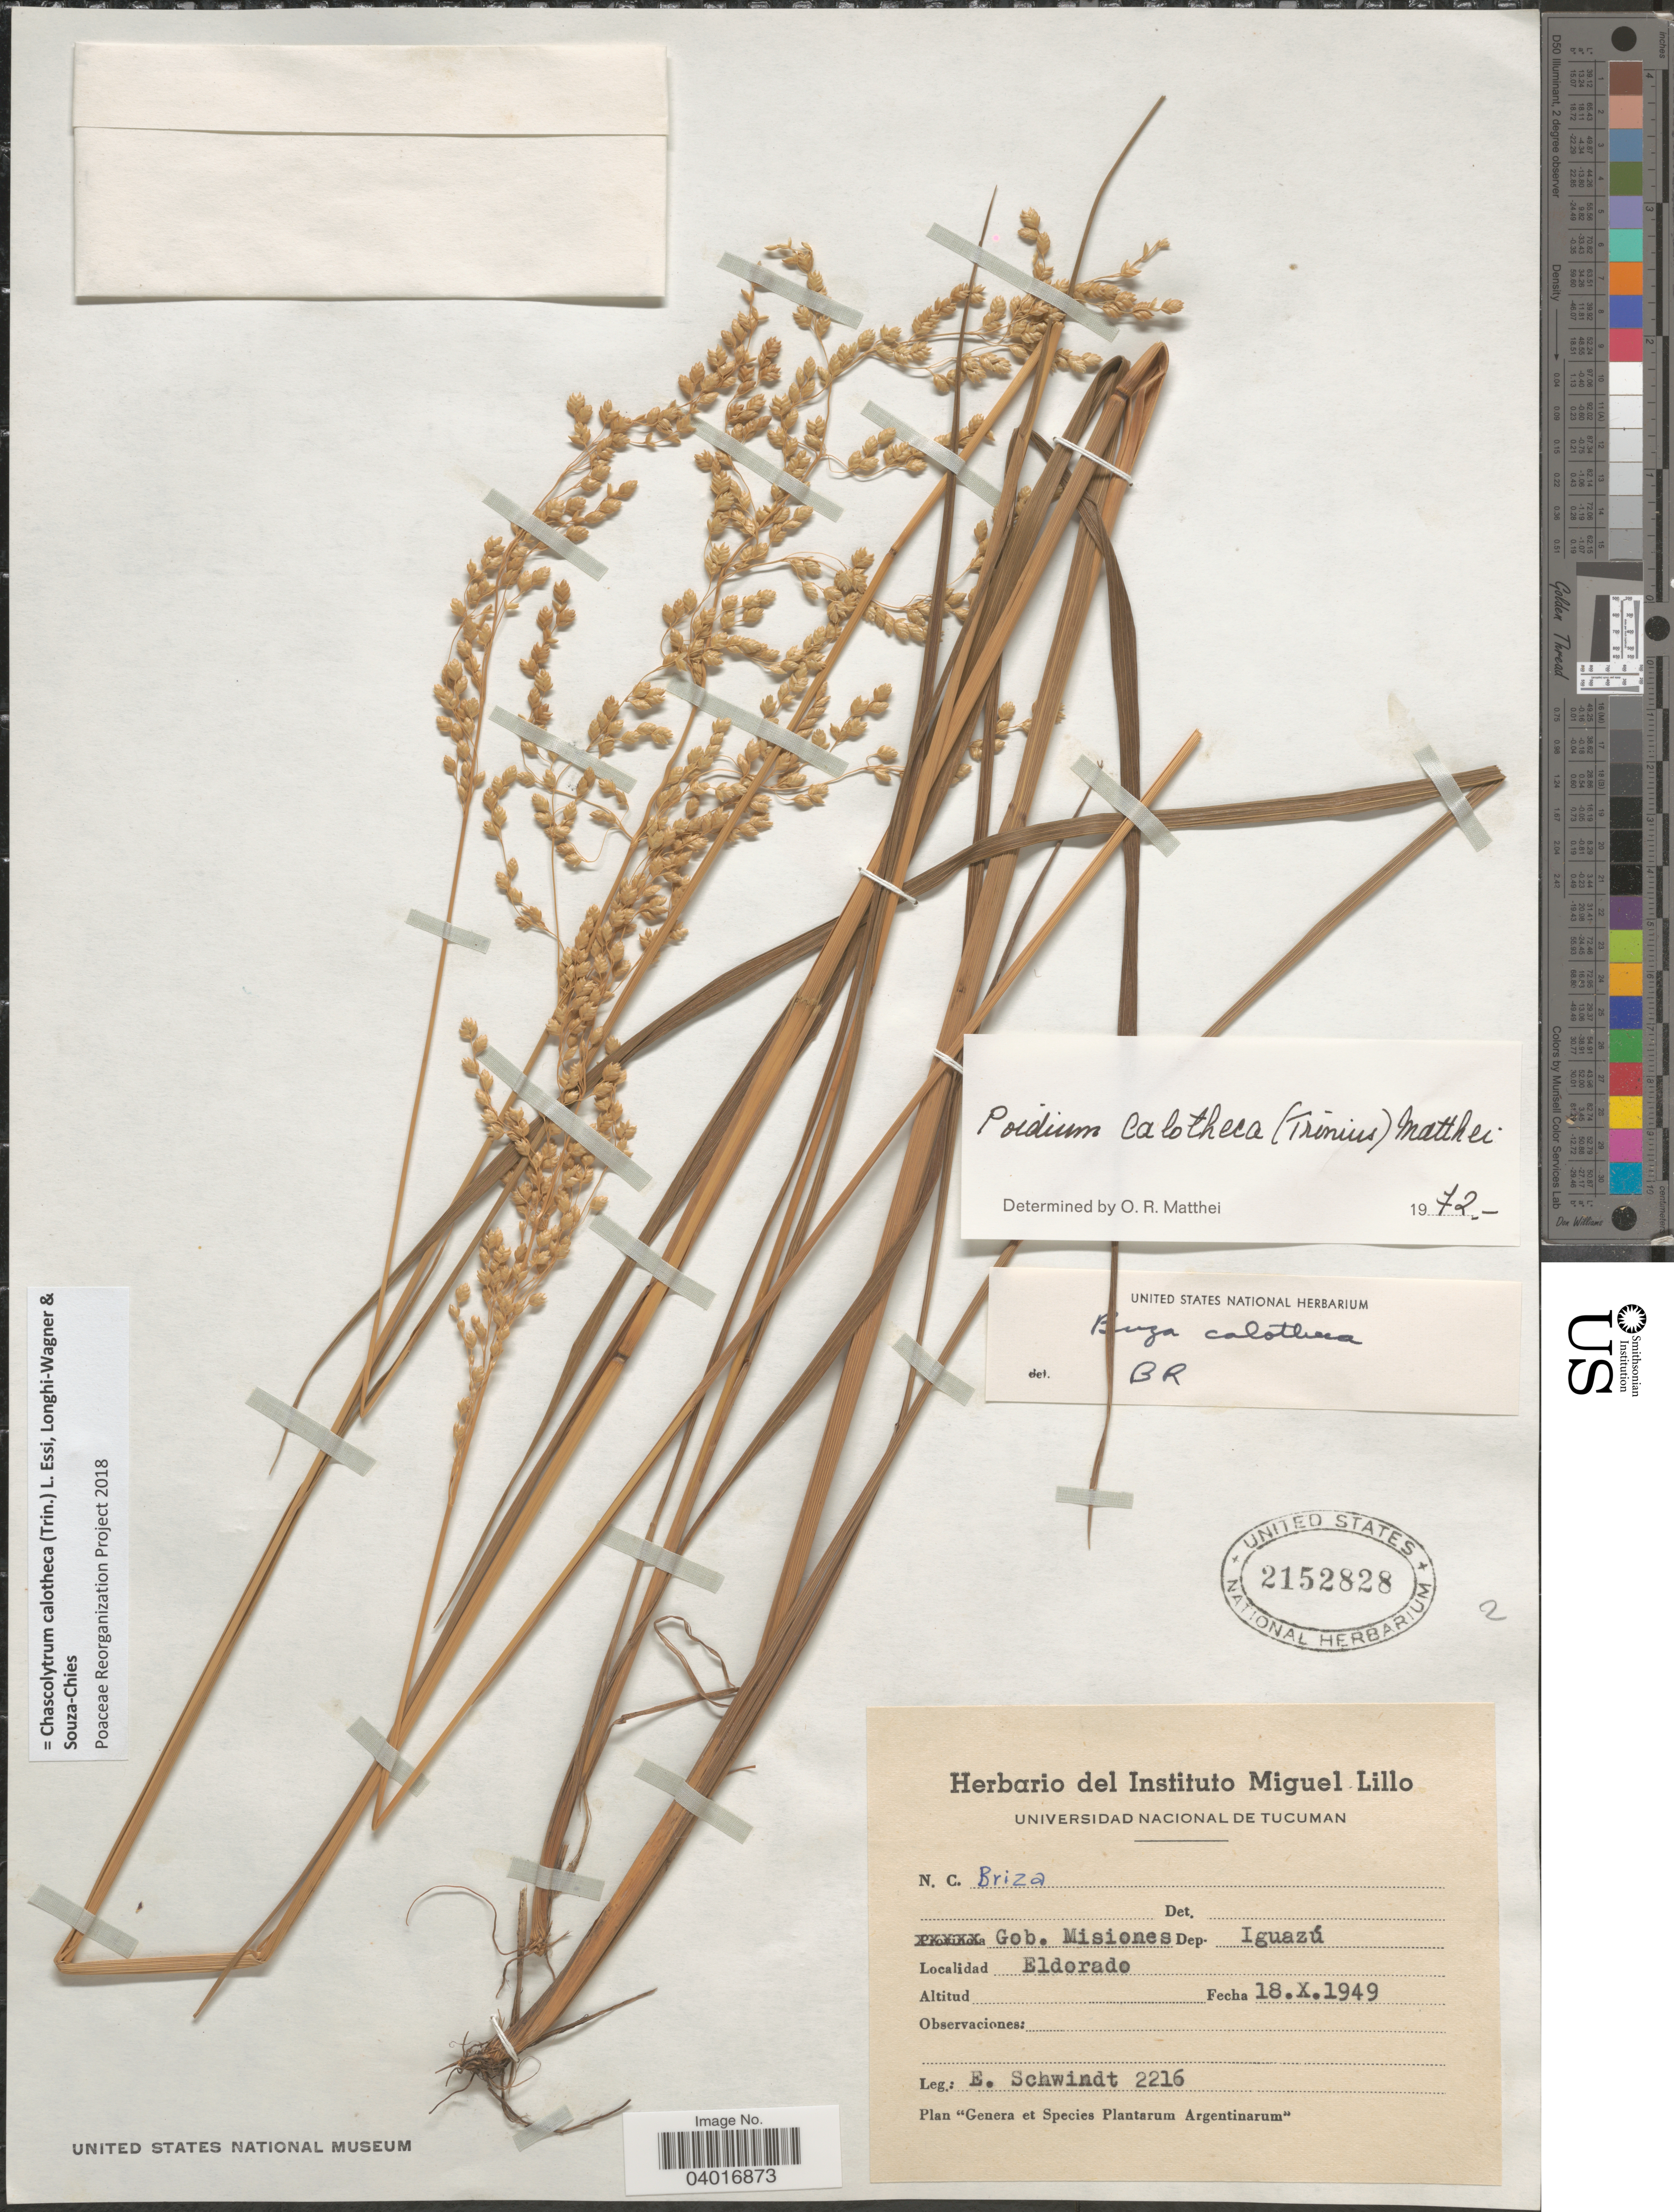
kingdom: Plantae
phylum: Tracheophyta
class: Liliopsida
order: Poales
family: Poaceae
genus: Chascolytrum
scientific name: Chascolytrum calotheca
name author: (Trin.) L. Essi et al.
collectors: E. Schwindt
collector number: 2216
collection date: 1949-10-18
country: Argentina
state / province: Misiones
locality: Gob. Misiones. Dep. Iguazú. Eldorado.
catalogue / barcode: US 2152828